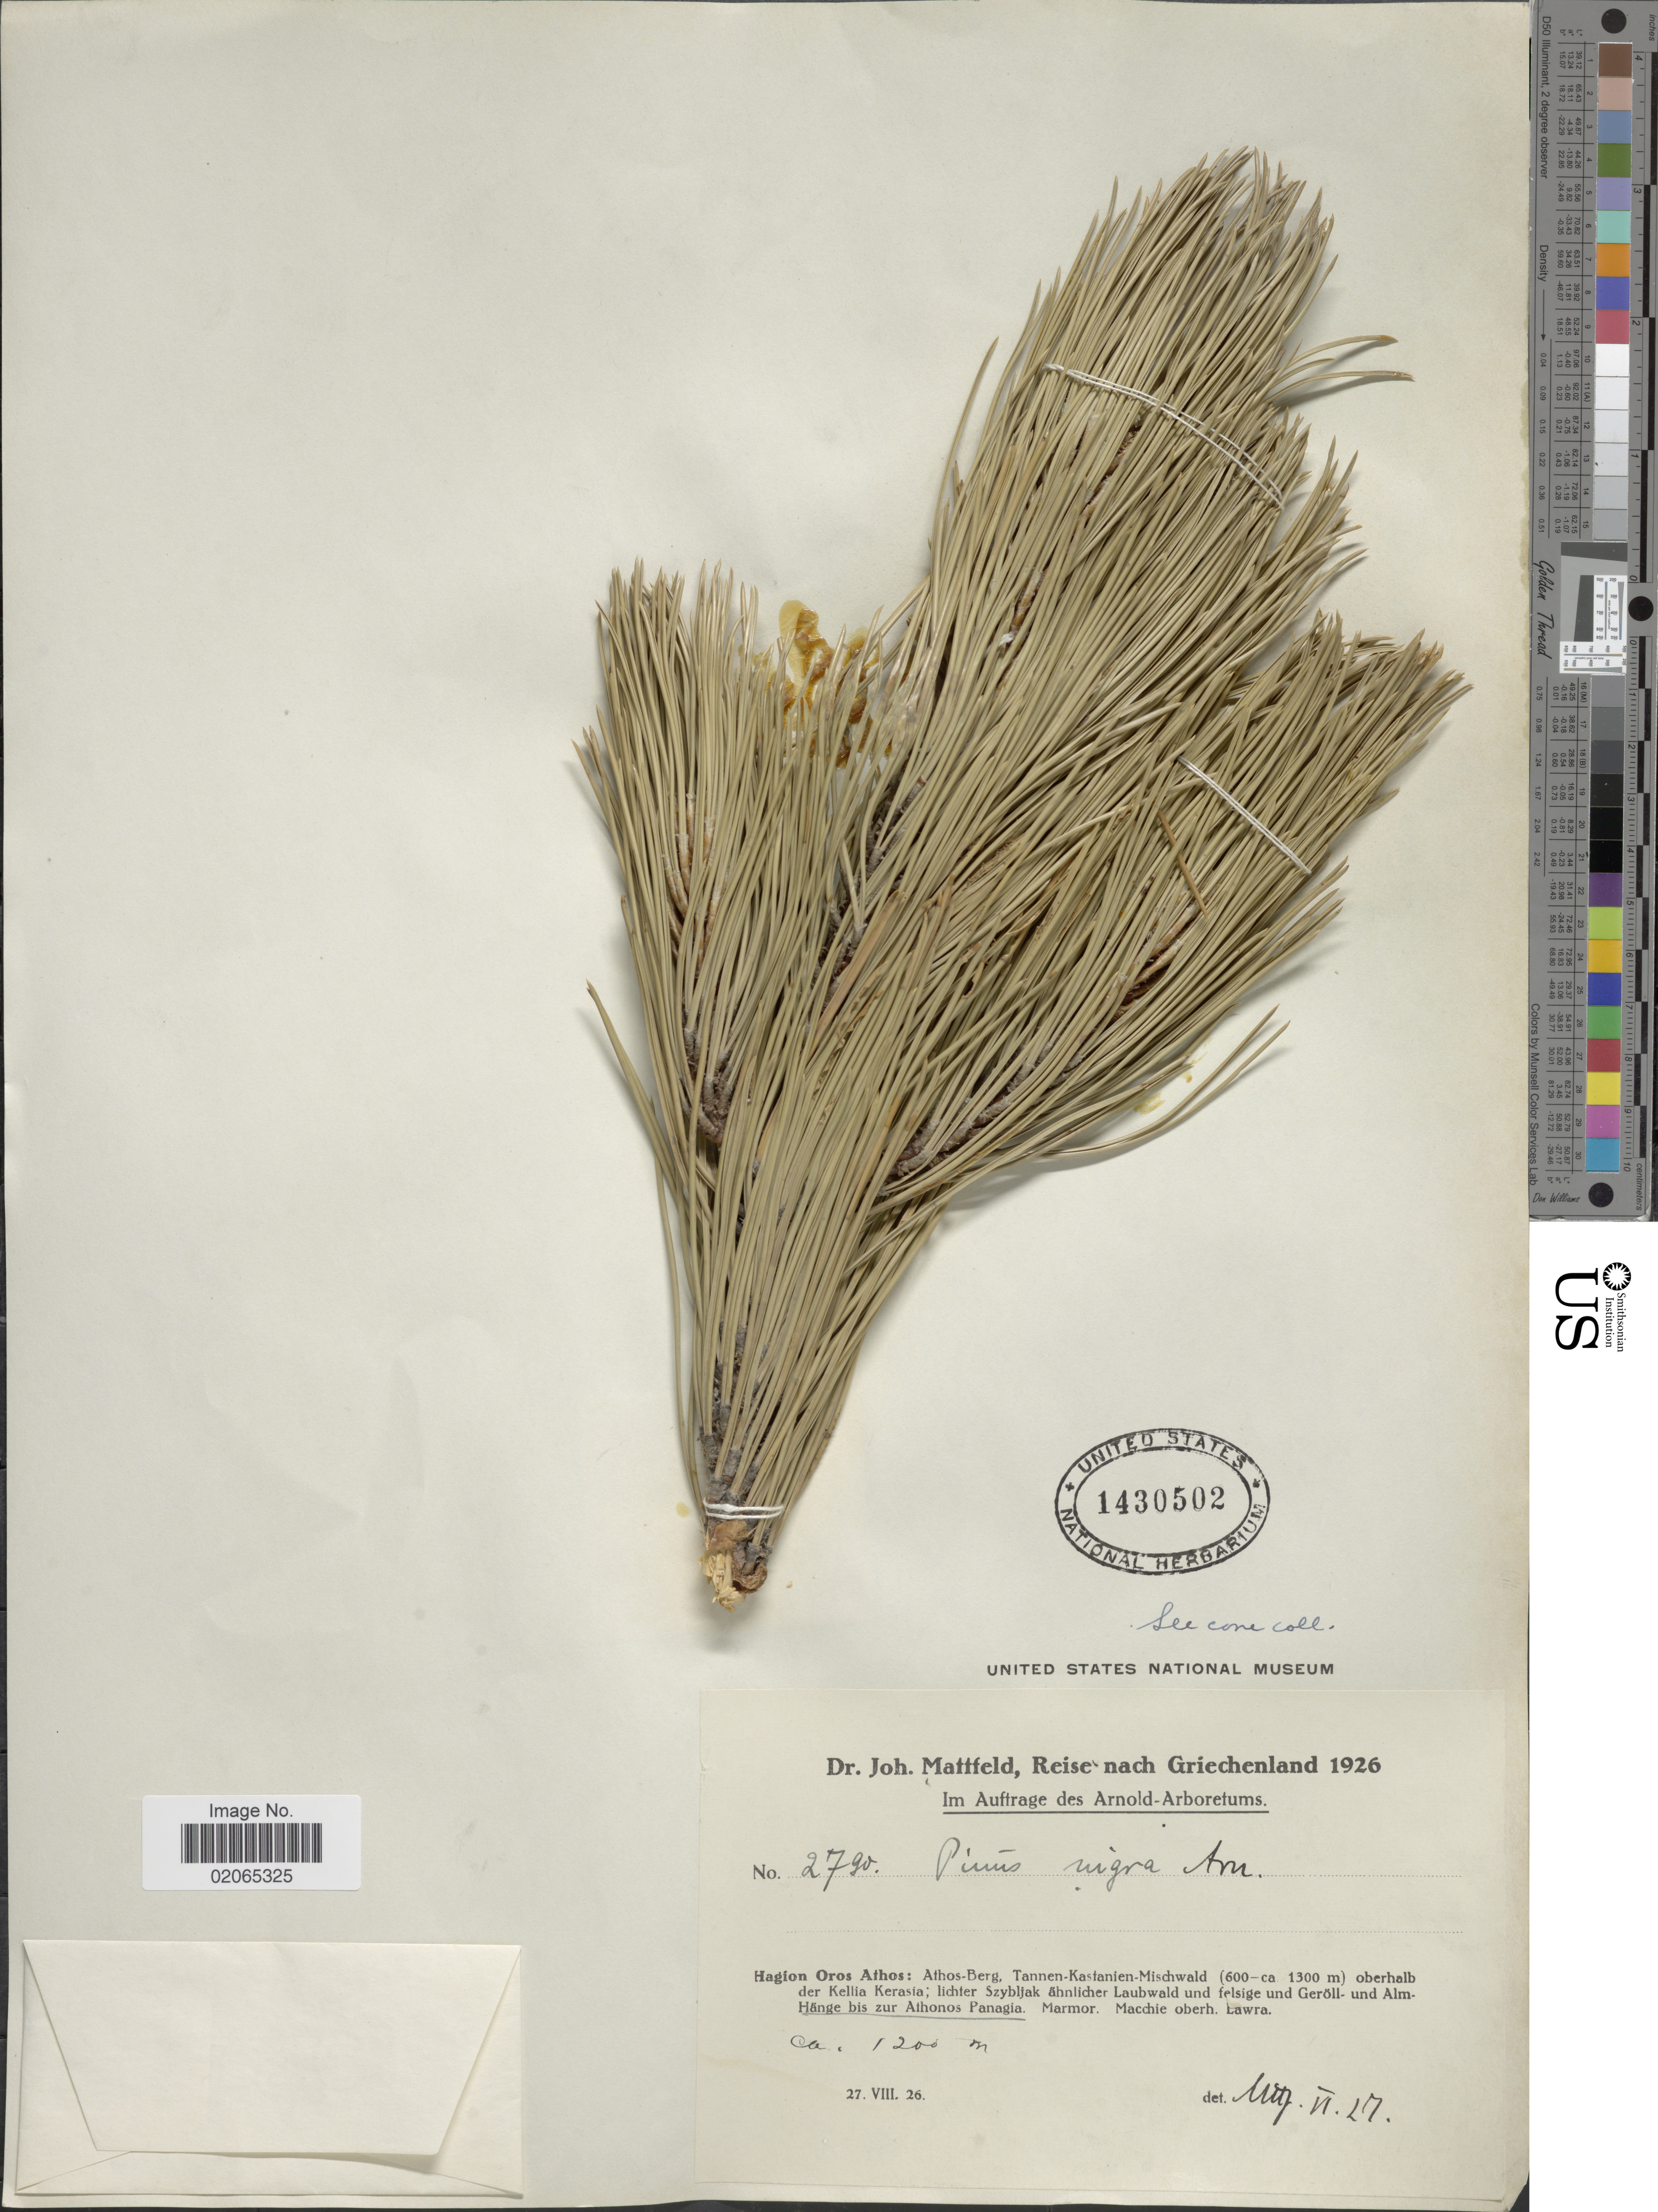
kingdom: Plantae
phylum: Tracheophyta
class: Pinopsida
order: Pinales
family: Pinaceae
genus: Pinus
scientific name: Pinus nigra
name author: Arnold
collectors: J. Mattfeld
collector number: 2790*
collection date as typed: Transcribed d/m/y: 27/8/26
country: Greece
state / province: Mount Athoa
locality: Hagion Oros Athos: Athos-Berg, Tannen-Kastanien-Mischwald oberhalb der Kellia Kerasia; lichter Szybljak ähnlicher Laubwald und felsige und Geröll und Alm-Hänge bis zur Athonos Panagia. Marmor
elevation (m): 1200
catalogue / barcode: US 1430502